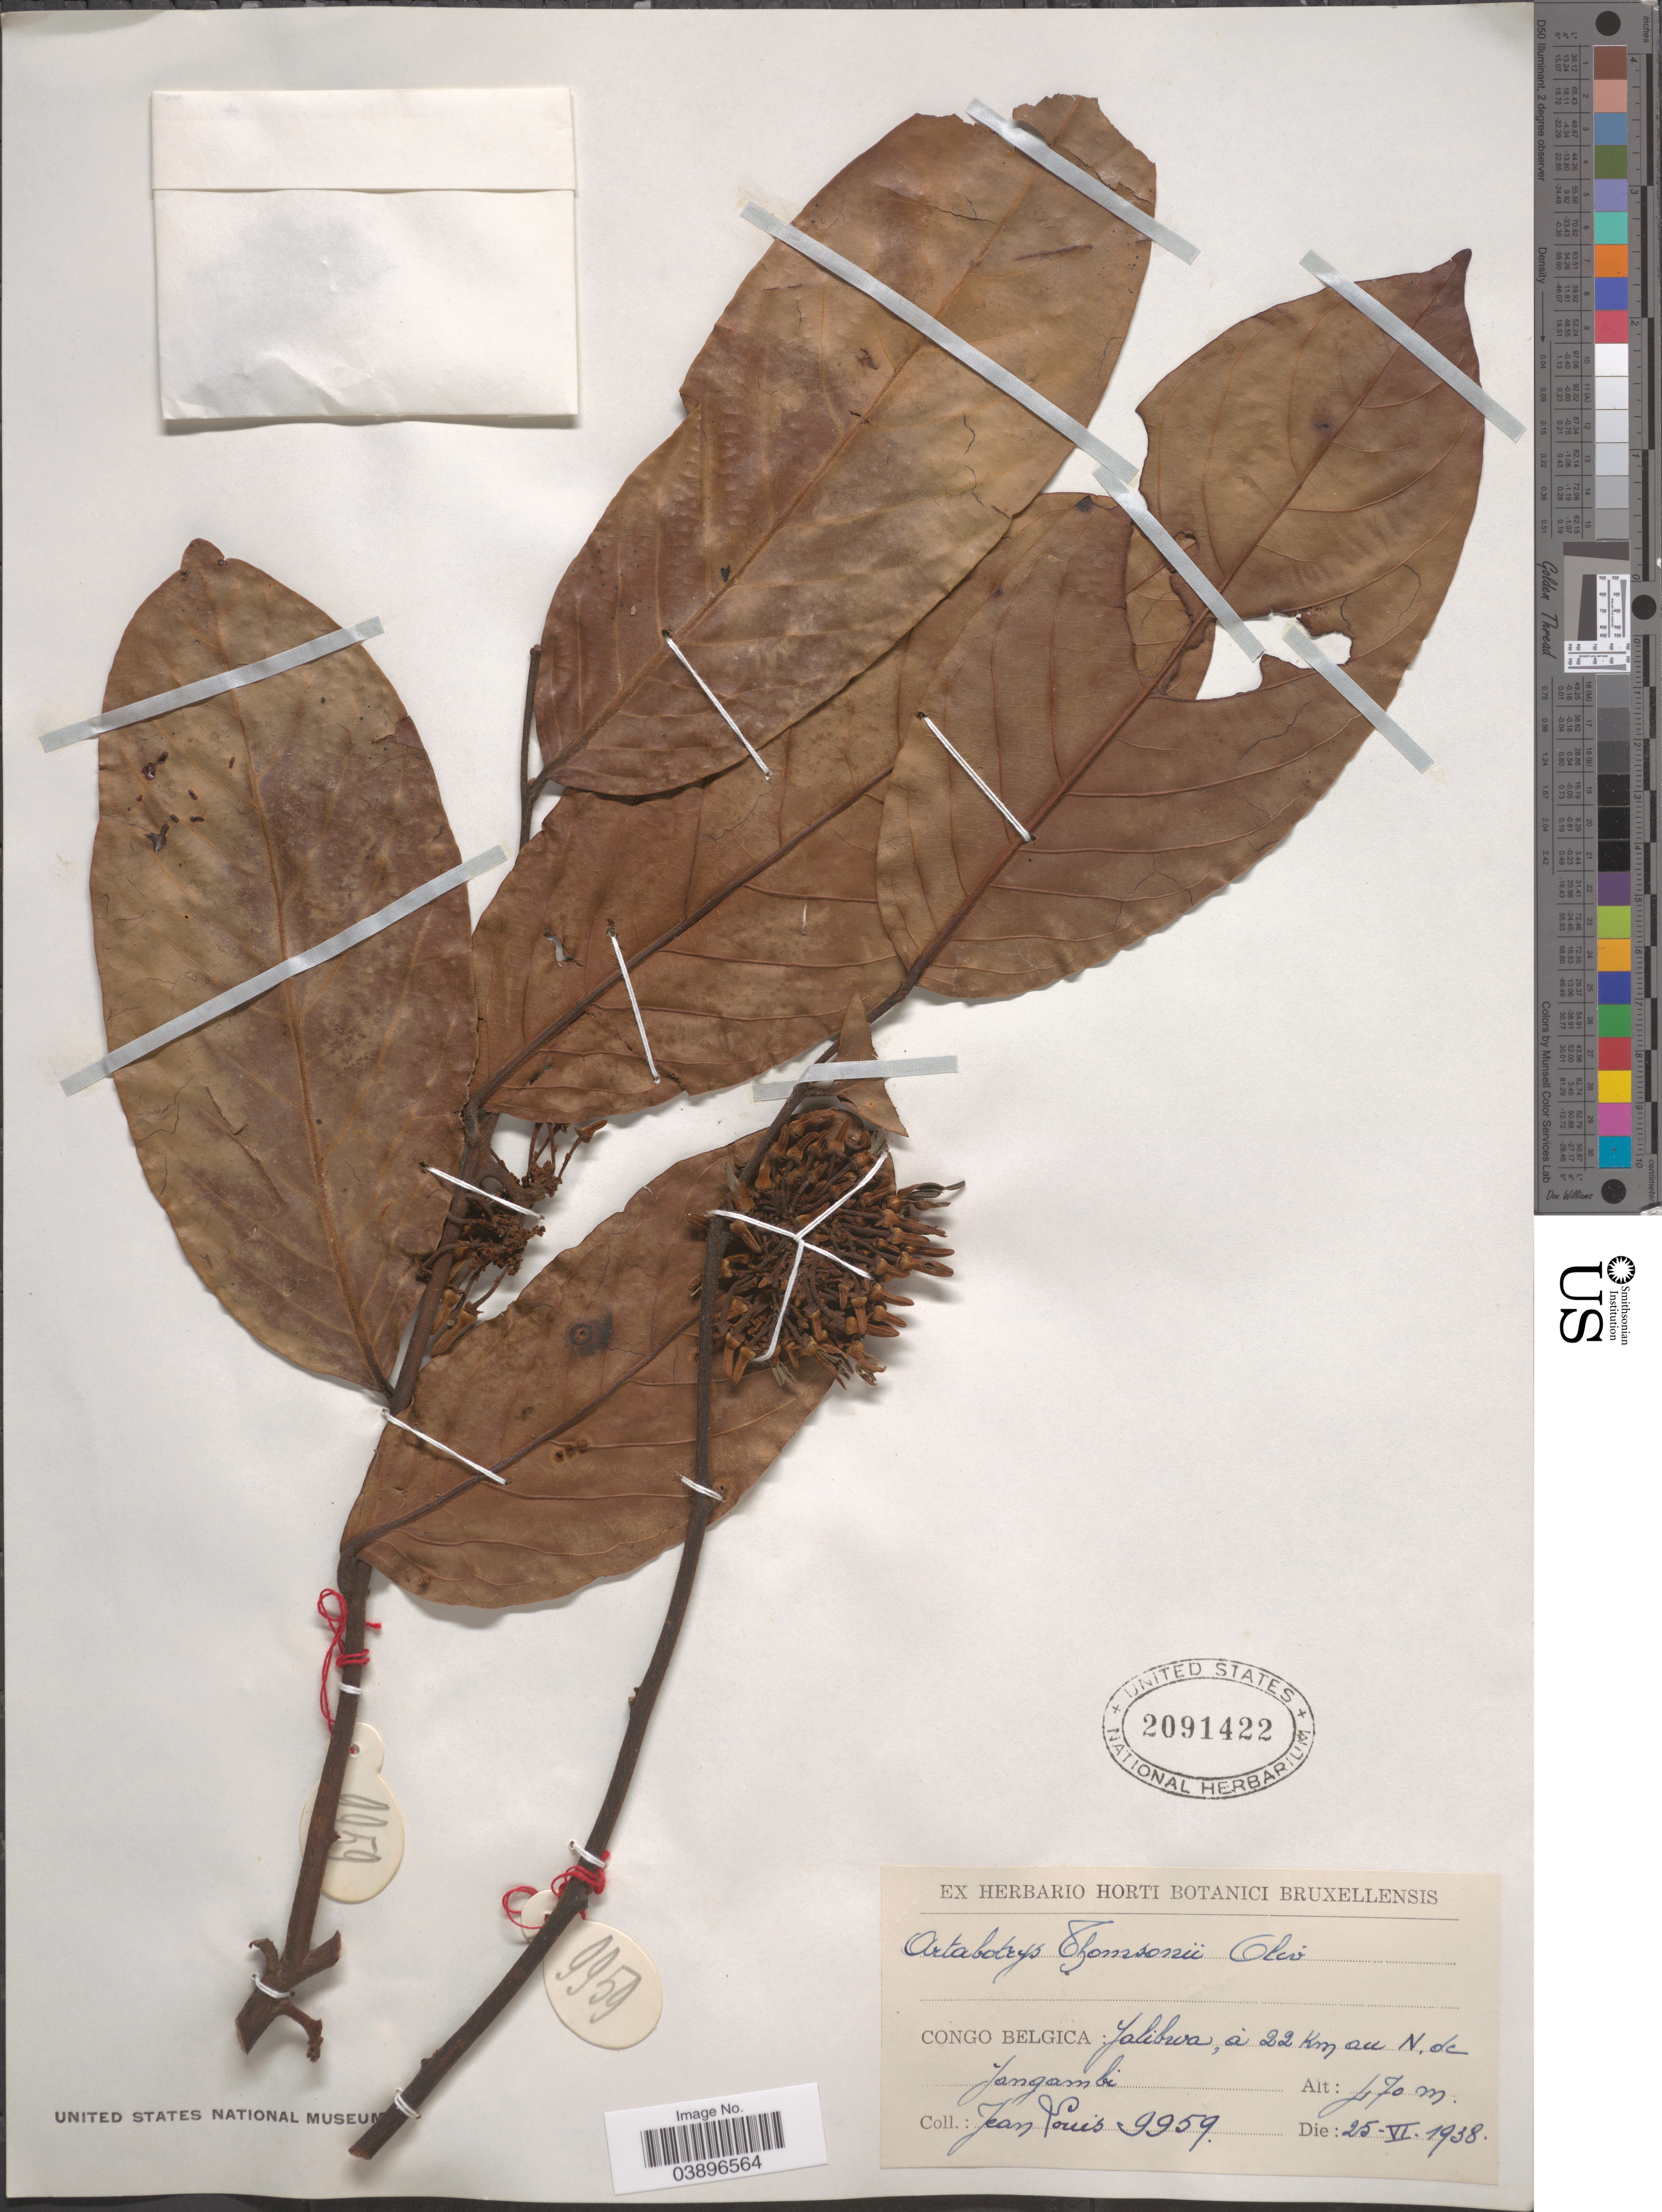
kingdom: Plantae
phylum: Tracheophyta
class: Magnoliopsida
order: Magnoliales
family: Annonaceae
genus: Artabotrys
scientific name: Artabotrys thomsonii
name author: Oliv.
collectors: J. Louis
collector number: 9959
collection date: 1938-06-25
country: Congo, Democratic Republic of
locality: Congo Belgica: Yalibwa, á 22 Km au N. de Yangambi.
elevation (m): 470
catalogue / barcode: US 2091422